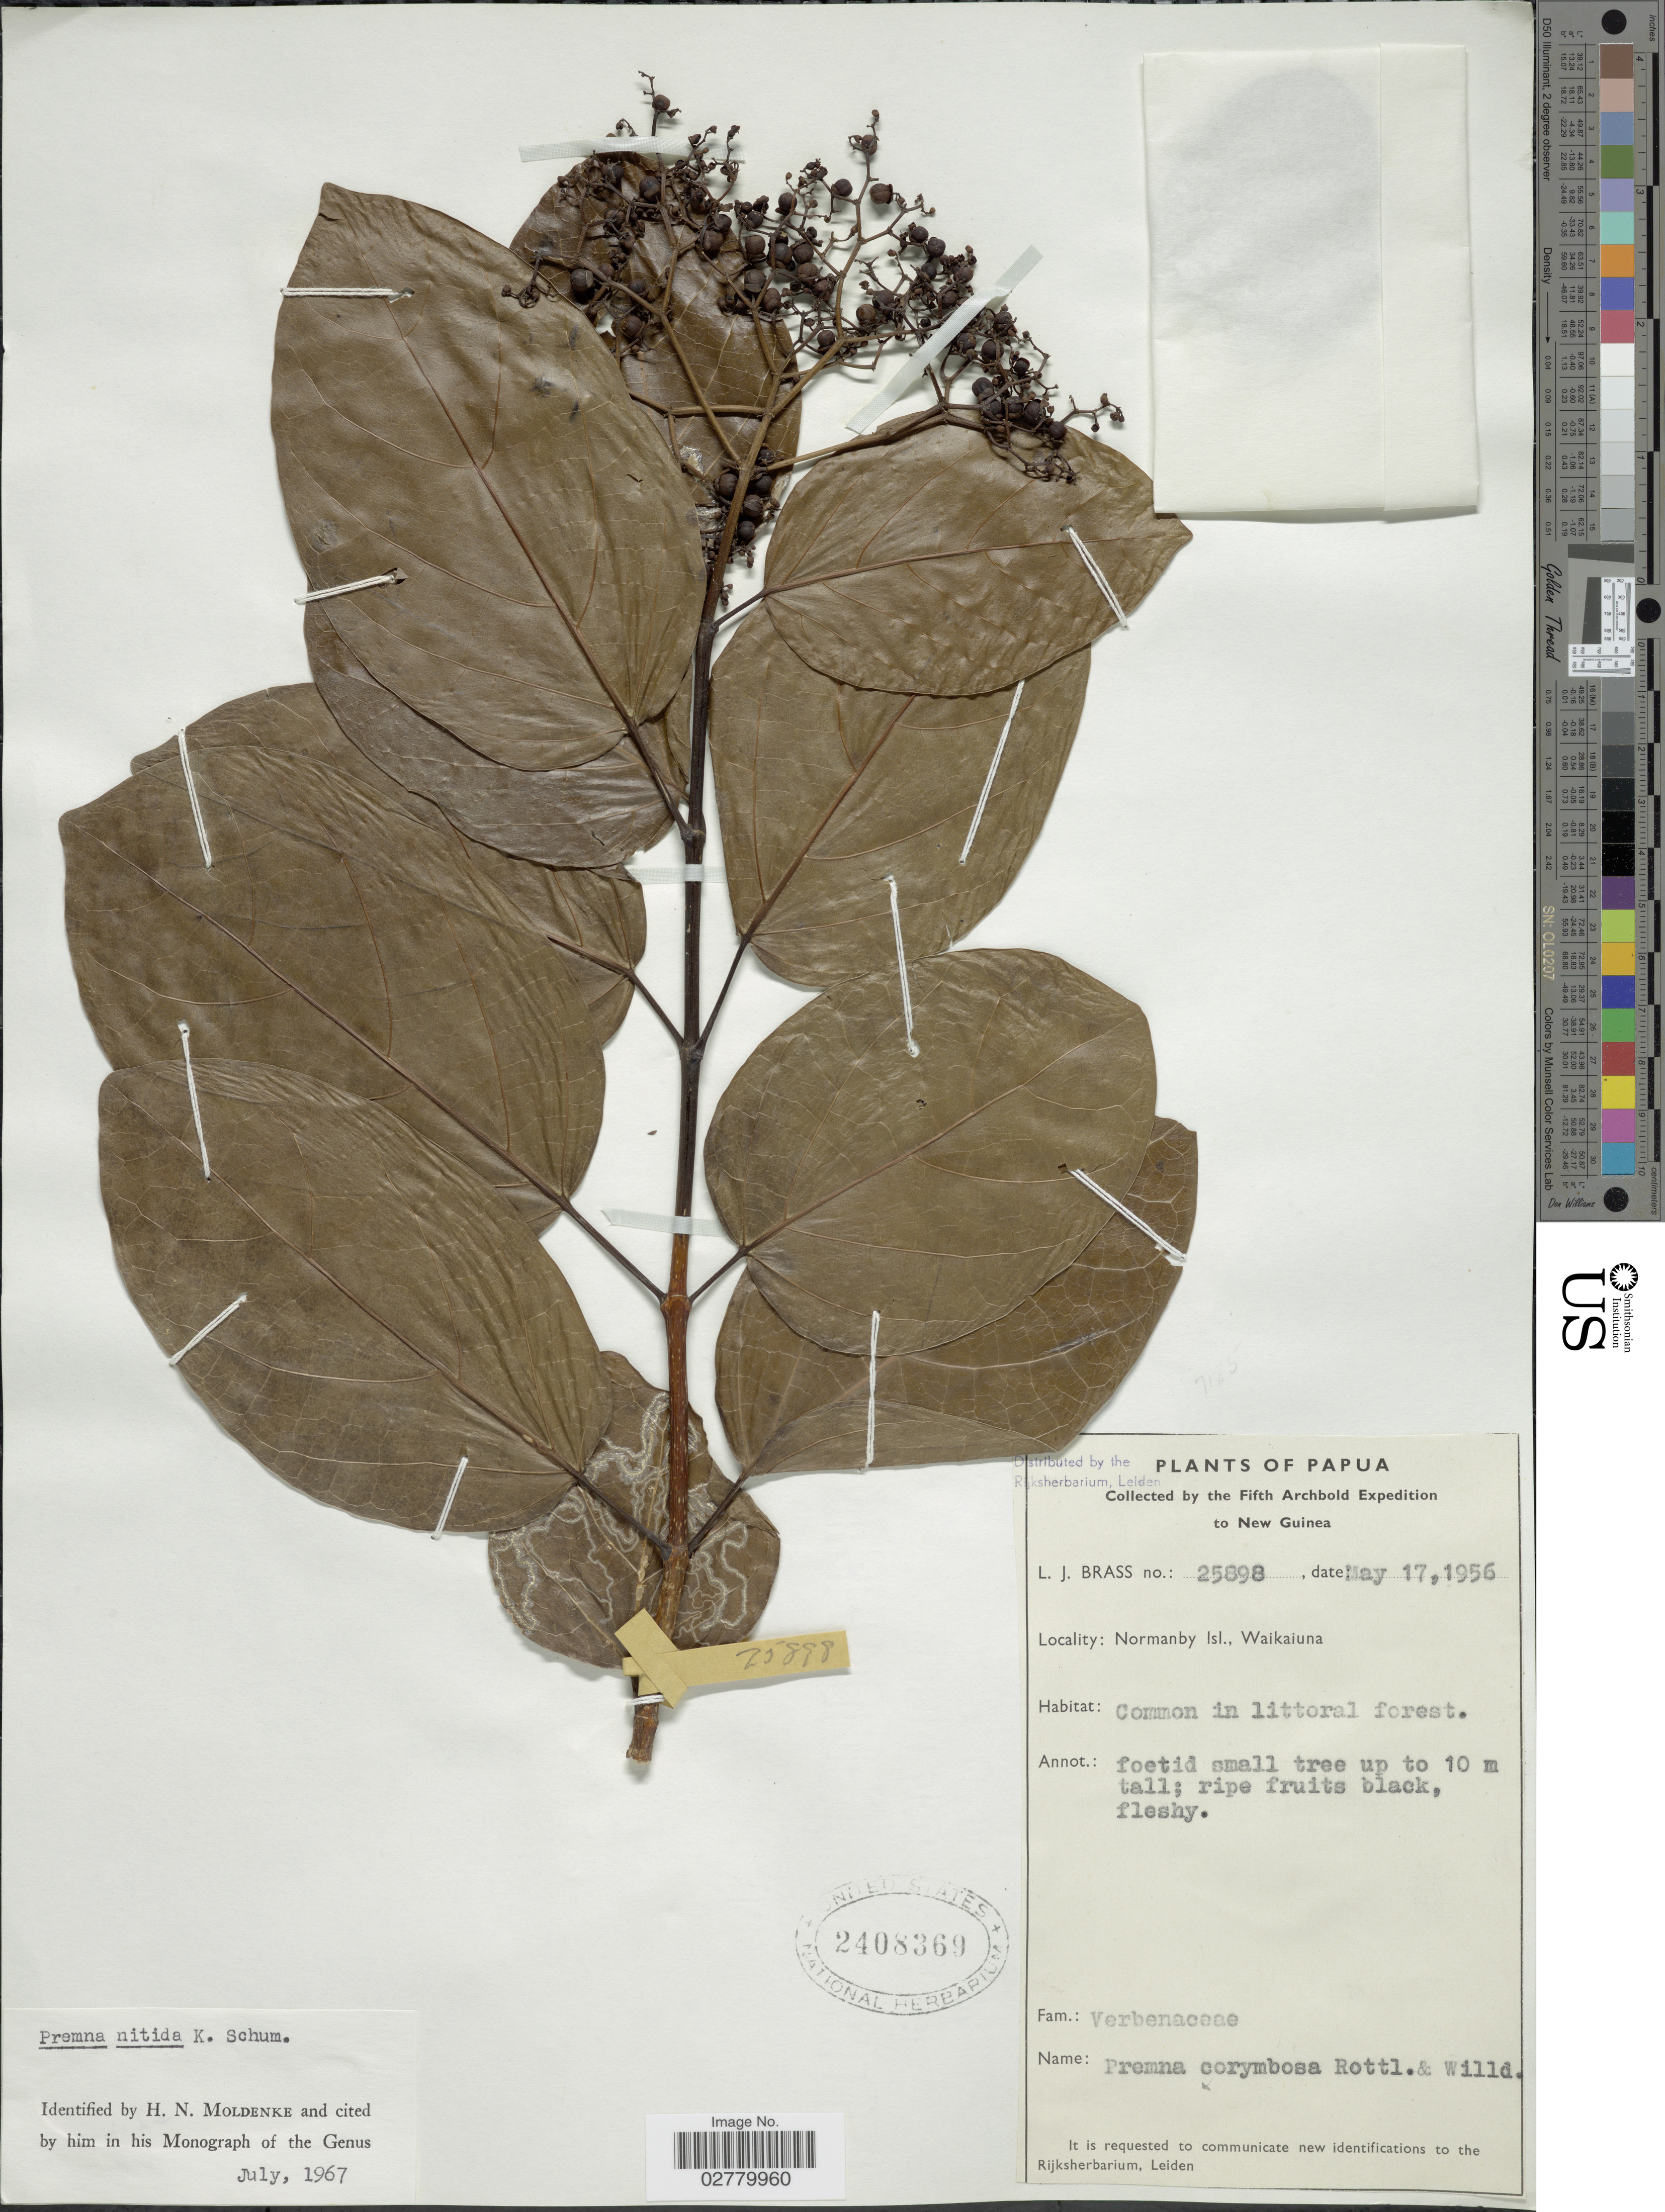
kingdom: Plantae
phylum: Tracheophyta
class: Magnoliopsida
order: Lamiales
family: Lamiaceae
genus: Premna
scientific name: Premna nitida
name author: K. Schum.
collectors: L. J. Brass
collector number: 25898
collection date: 1956-05-17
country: Papua New Guinea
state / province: Milne Bay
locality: Papua. New Guinea. Normanby Isl., Waikaiuna.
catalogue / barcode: US 2408369